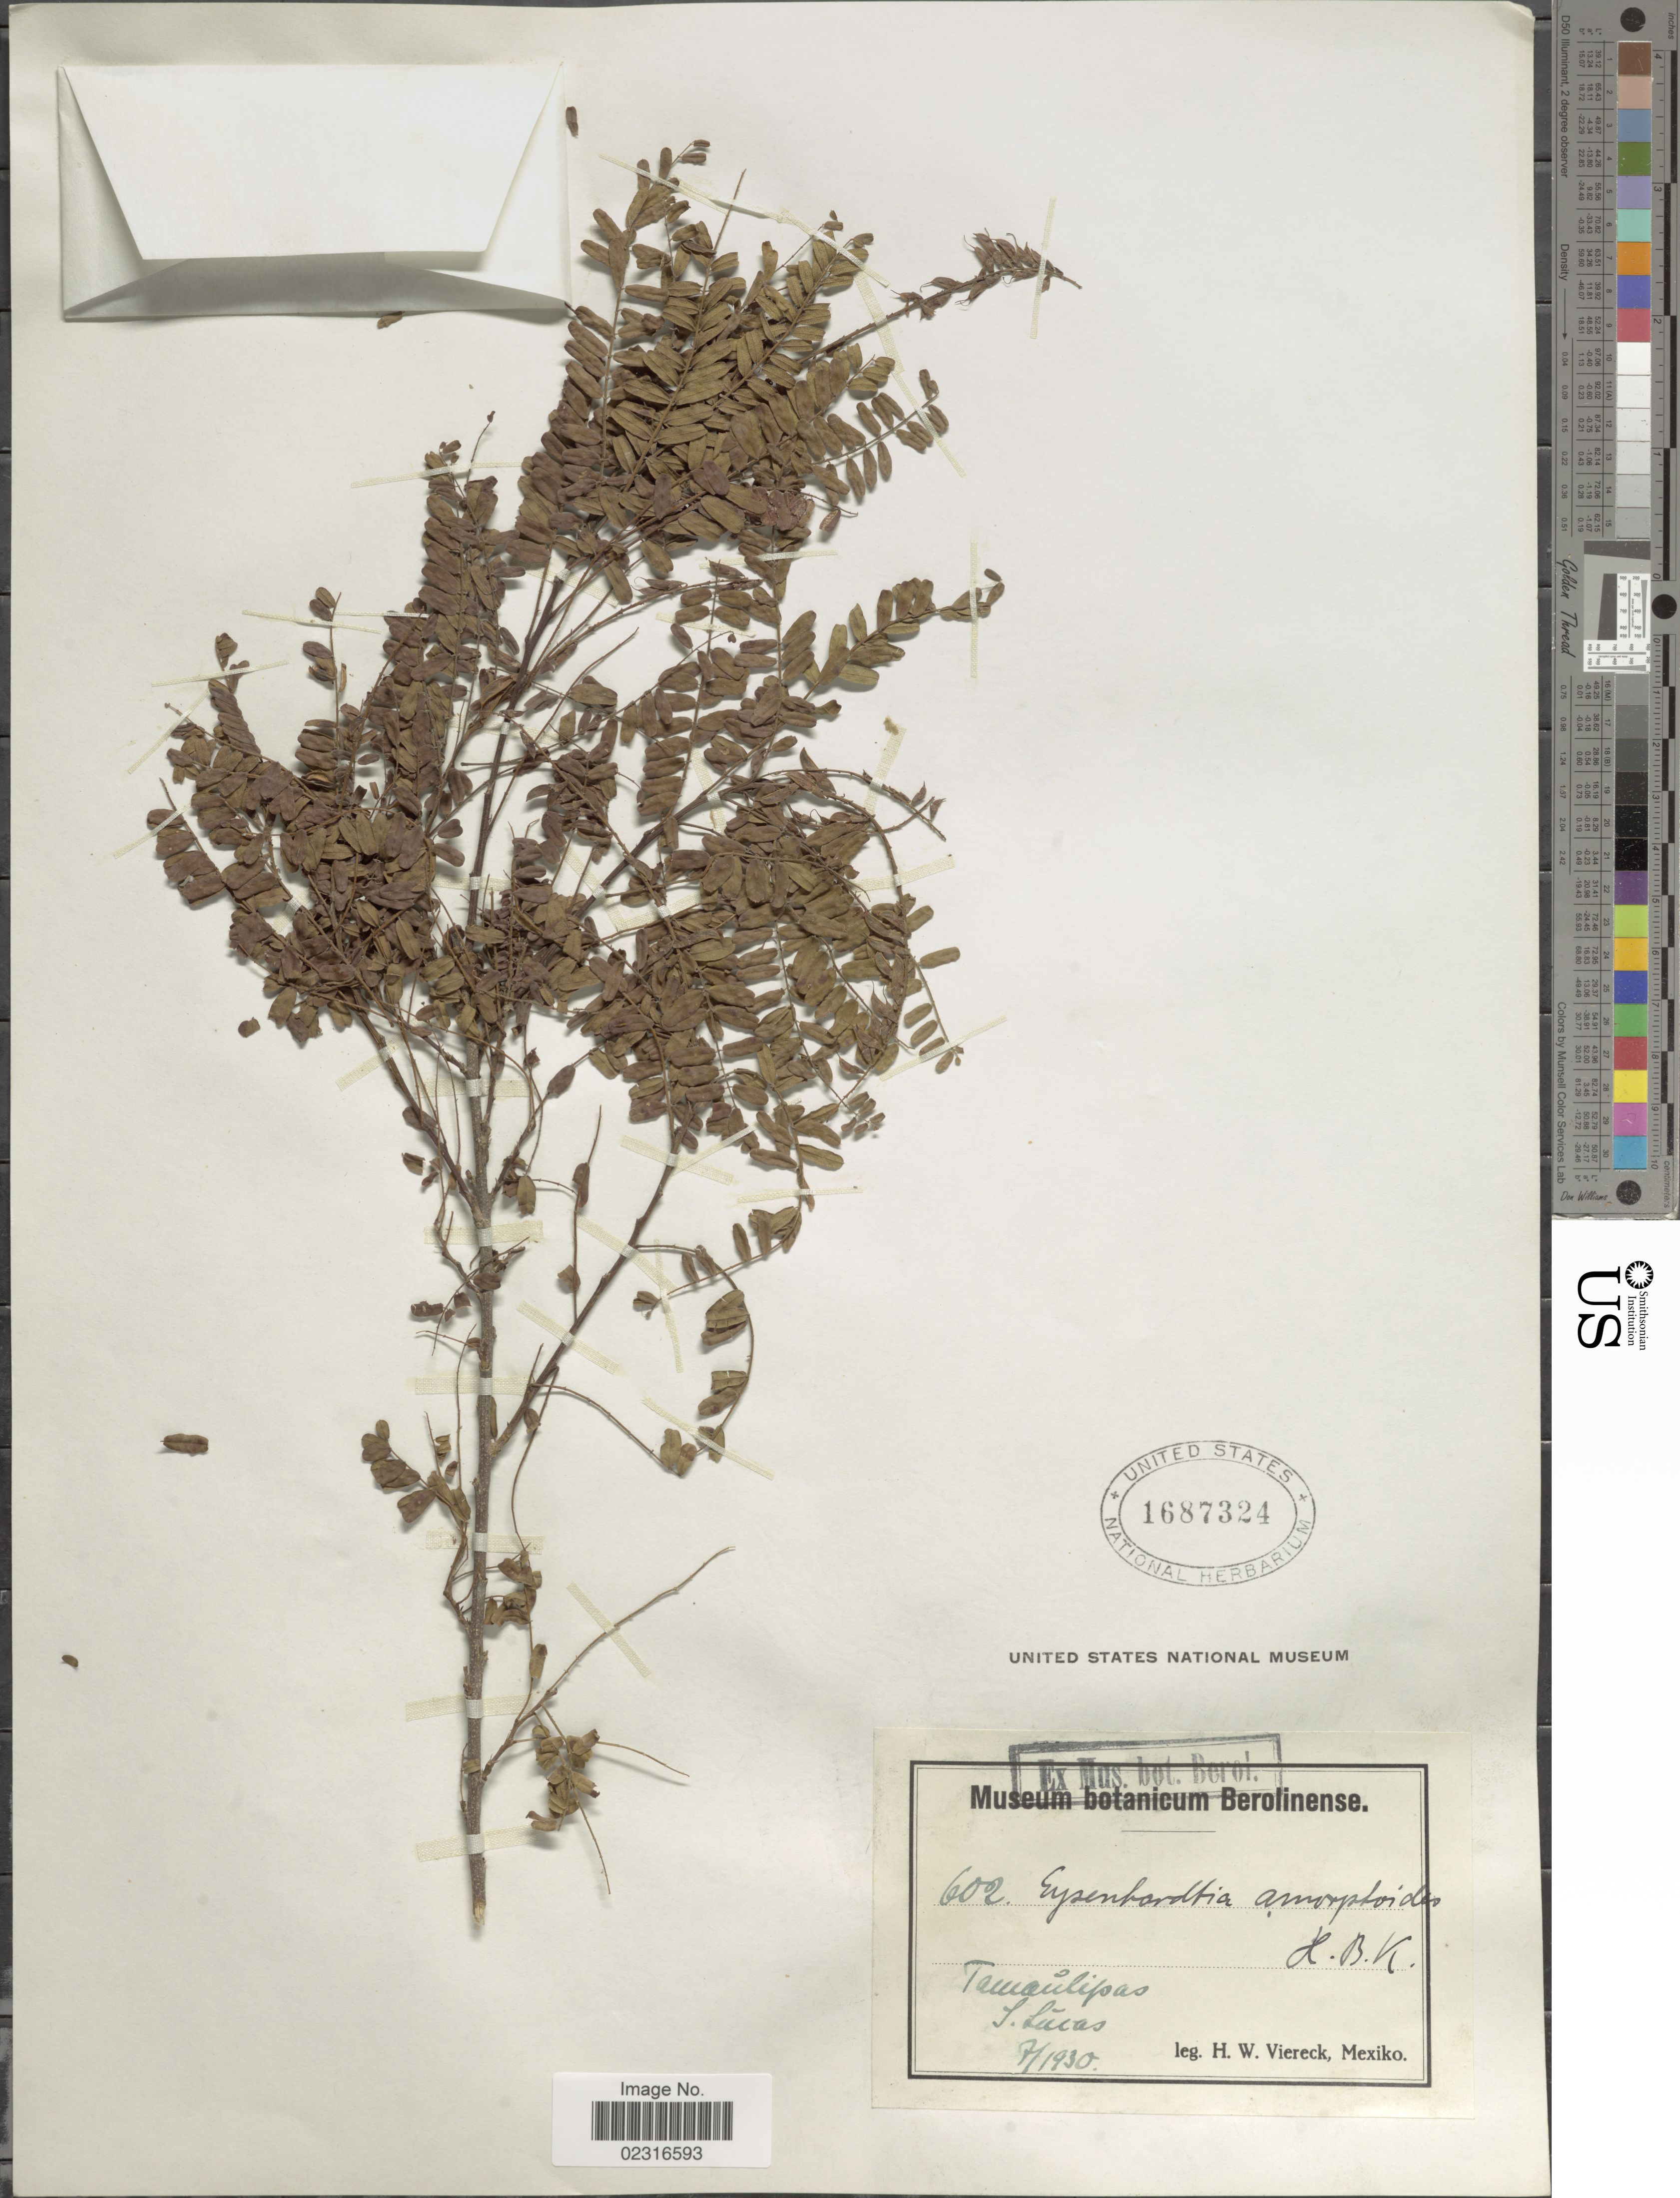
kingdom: Plantae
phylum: Tracheophyta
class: Magnoliopsida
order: Fabales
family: Fabaceae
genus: Eysenhardtia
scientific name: Eysenhardtia texana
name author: Scheele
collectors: H. W. Viereck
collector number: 602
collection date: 1930-07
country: Mexico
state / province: Tamaulipas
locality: S. Lucas.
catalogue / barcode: US 1687324